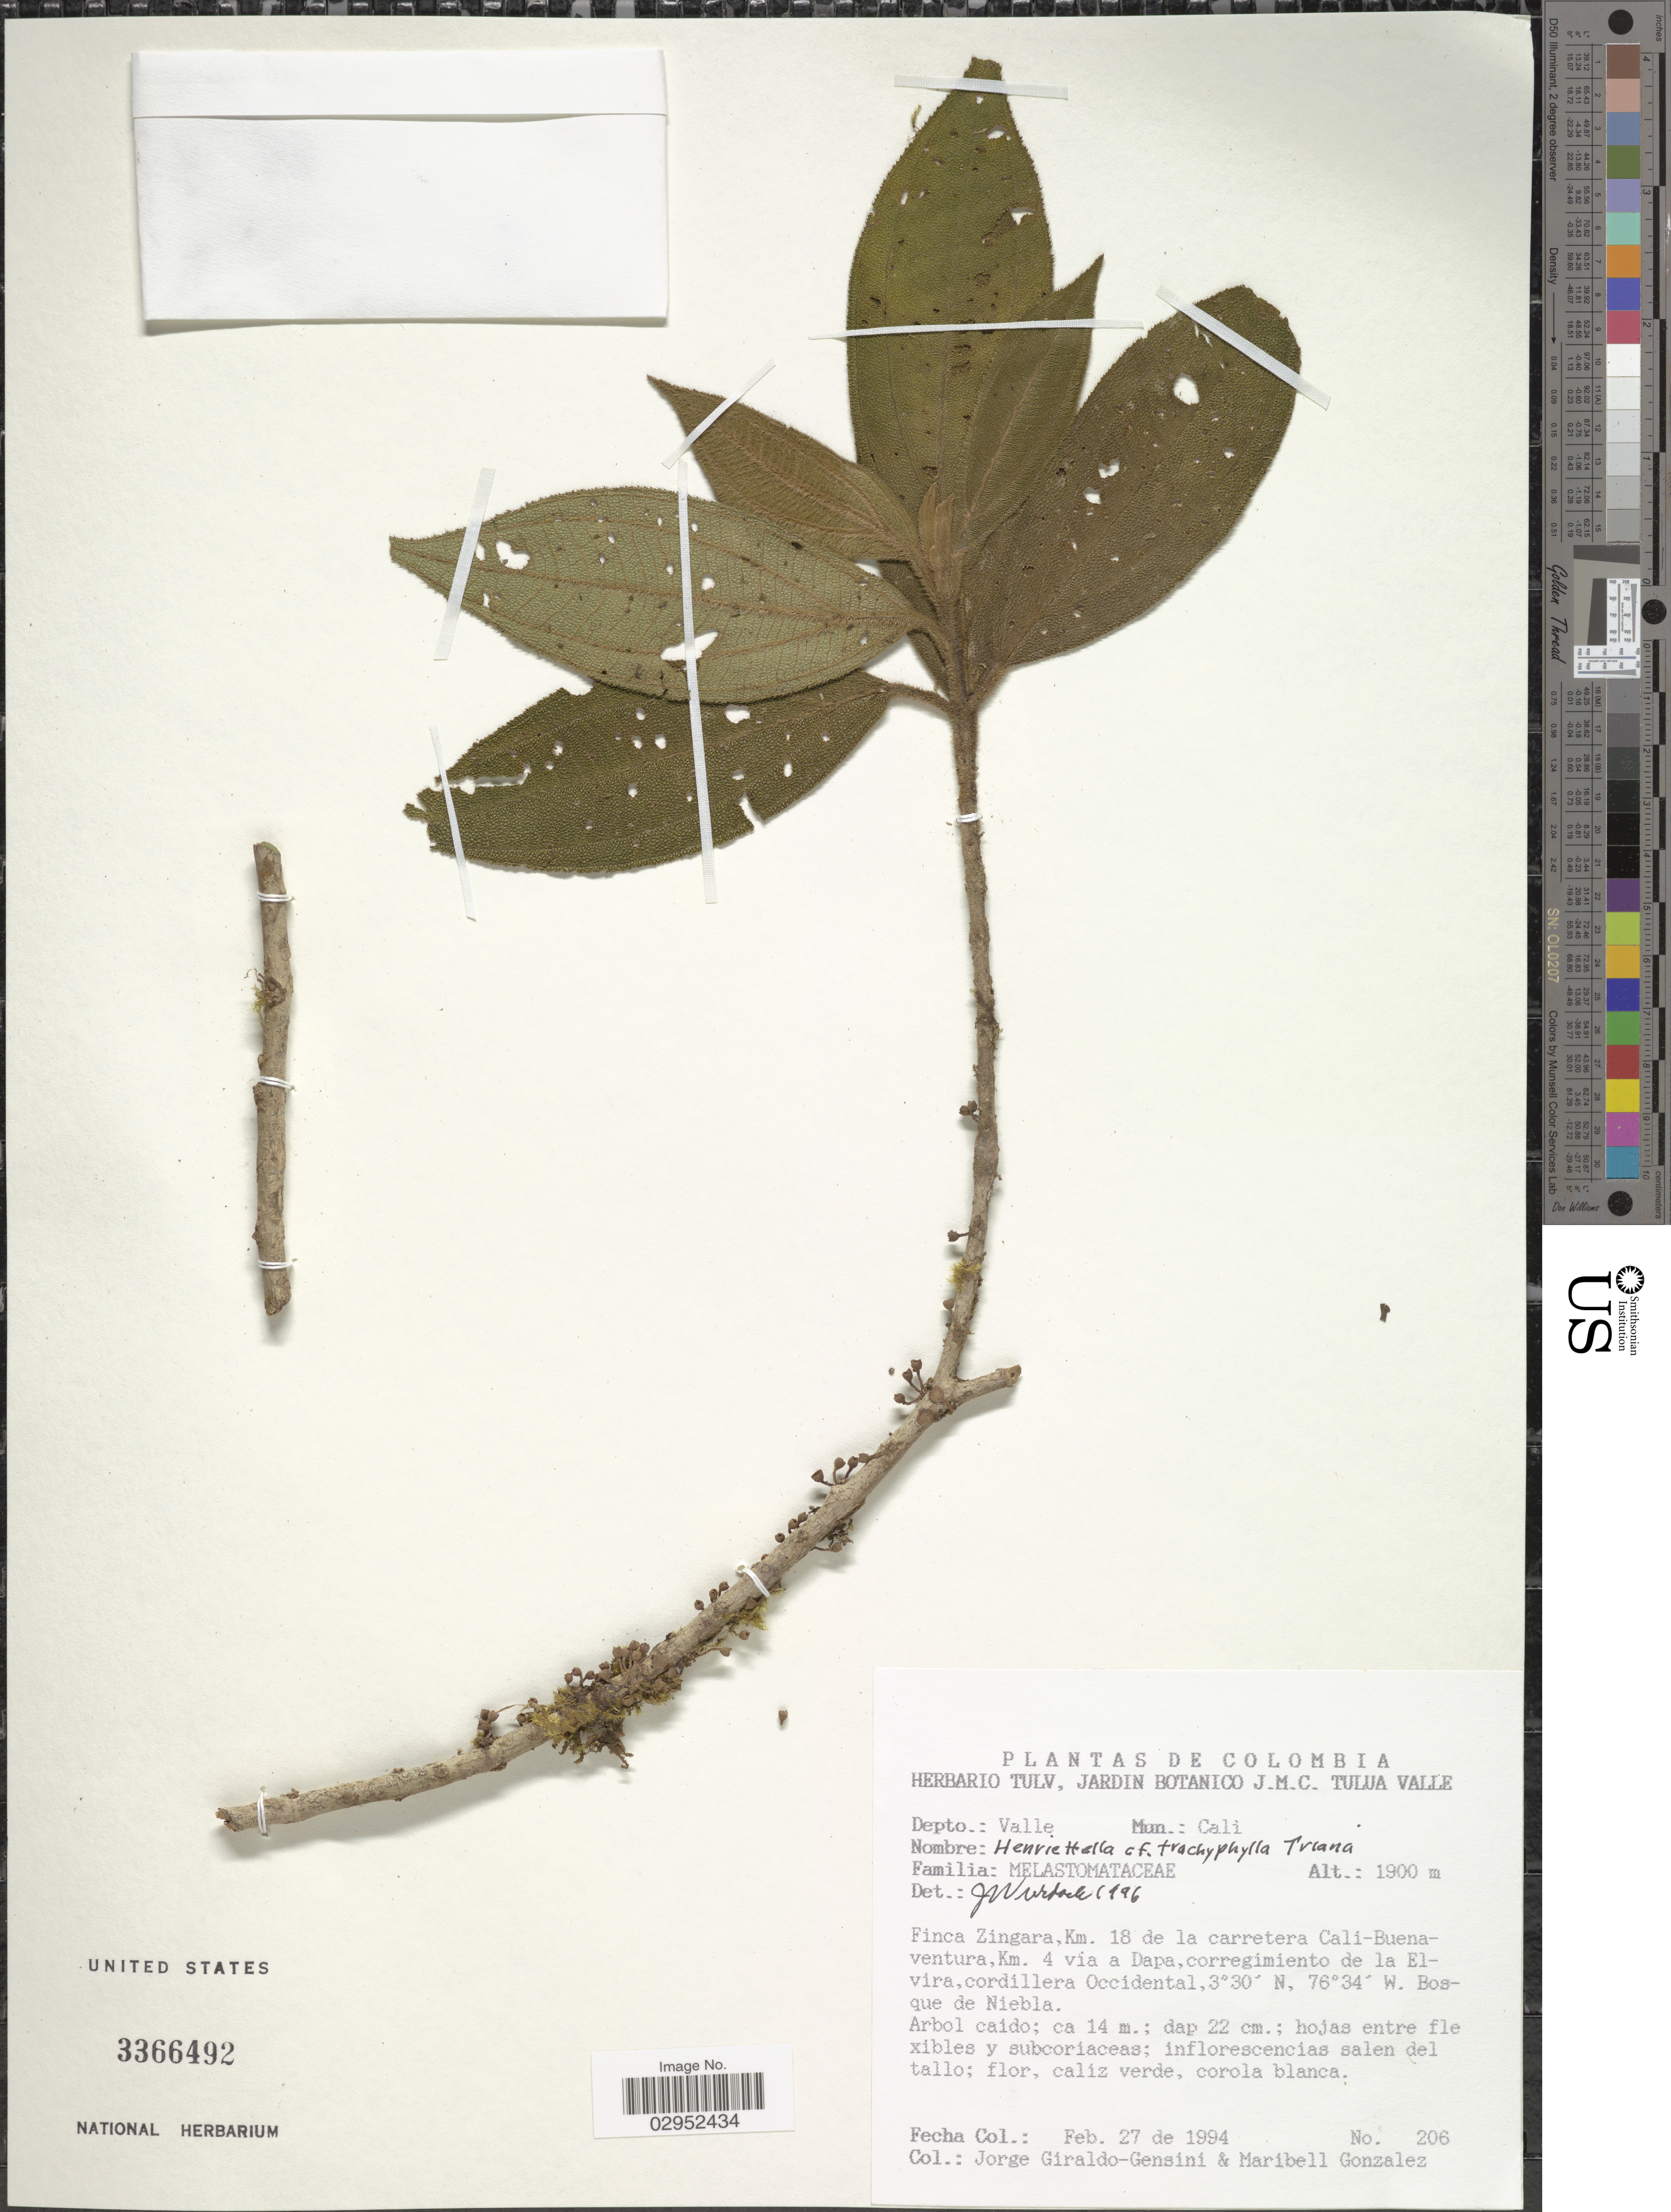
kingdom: Plantae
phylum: Tracheophyta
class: Magnoliopsida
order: Myrtales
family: Melastomataceae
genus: Henriettea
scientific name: Henriettea trachyphylla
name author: (Triana) Penneys et al.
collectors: J. Giraldo-Gensini & M. Gonzalez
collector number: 206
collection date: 1994-02-27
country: Colombia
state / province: Valle del Cauca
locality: Depto.: Valle. Mun.: Cali. Finca Zingara, Km. 18 de la carretera Cali-Buenaventura, Km. 4 via a Dapa, corregimiento de la Elvira, cordillera Occidental. Bosque de Niebla.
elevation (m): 1900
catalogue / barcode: US 3366492